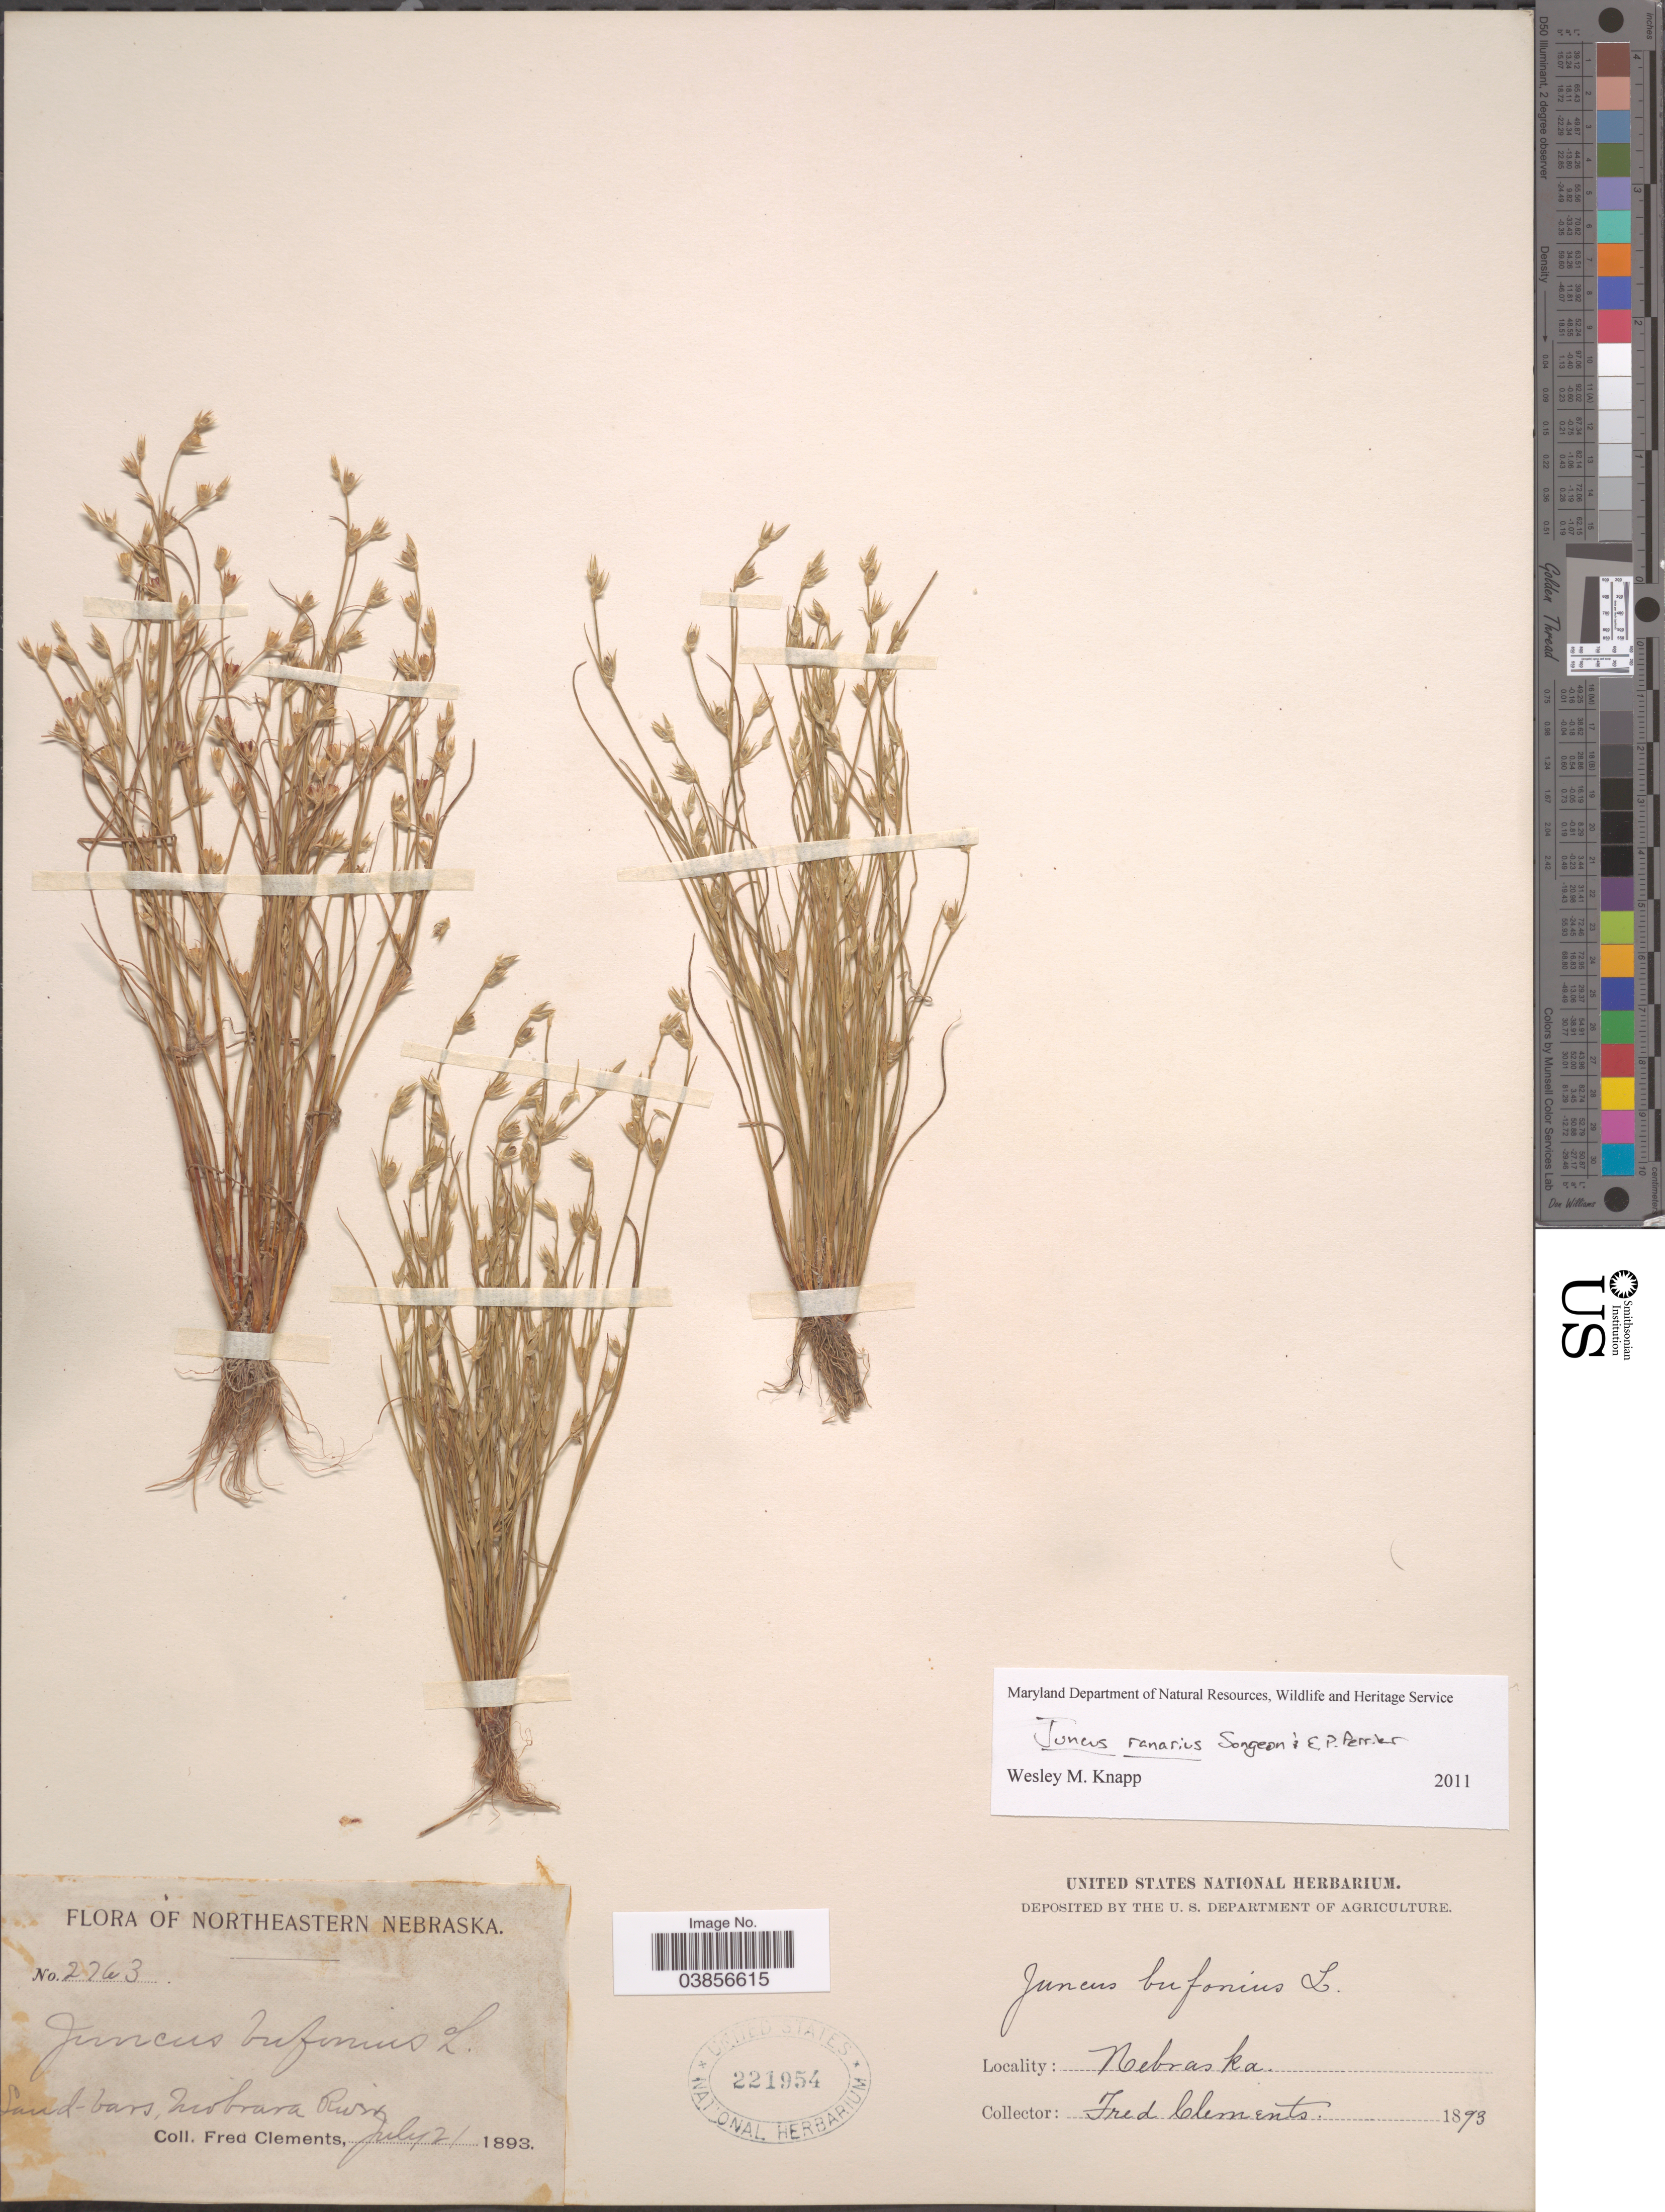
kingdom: Plantae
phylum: Tracheophyta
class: Liliopsida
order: Poales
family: Juncaceae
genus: Juncus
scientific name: Juncus ranarius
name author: Songeon & E.P. Perrier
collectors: F. E. Clements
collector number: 2763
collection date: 1893-07-21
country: United States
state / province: Nebraska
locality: Northeastern Nebraska. Sand-bars, Niobrara River.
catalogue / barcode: US 221954